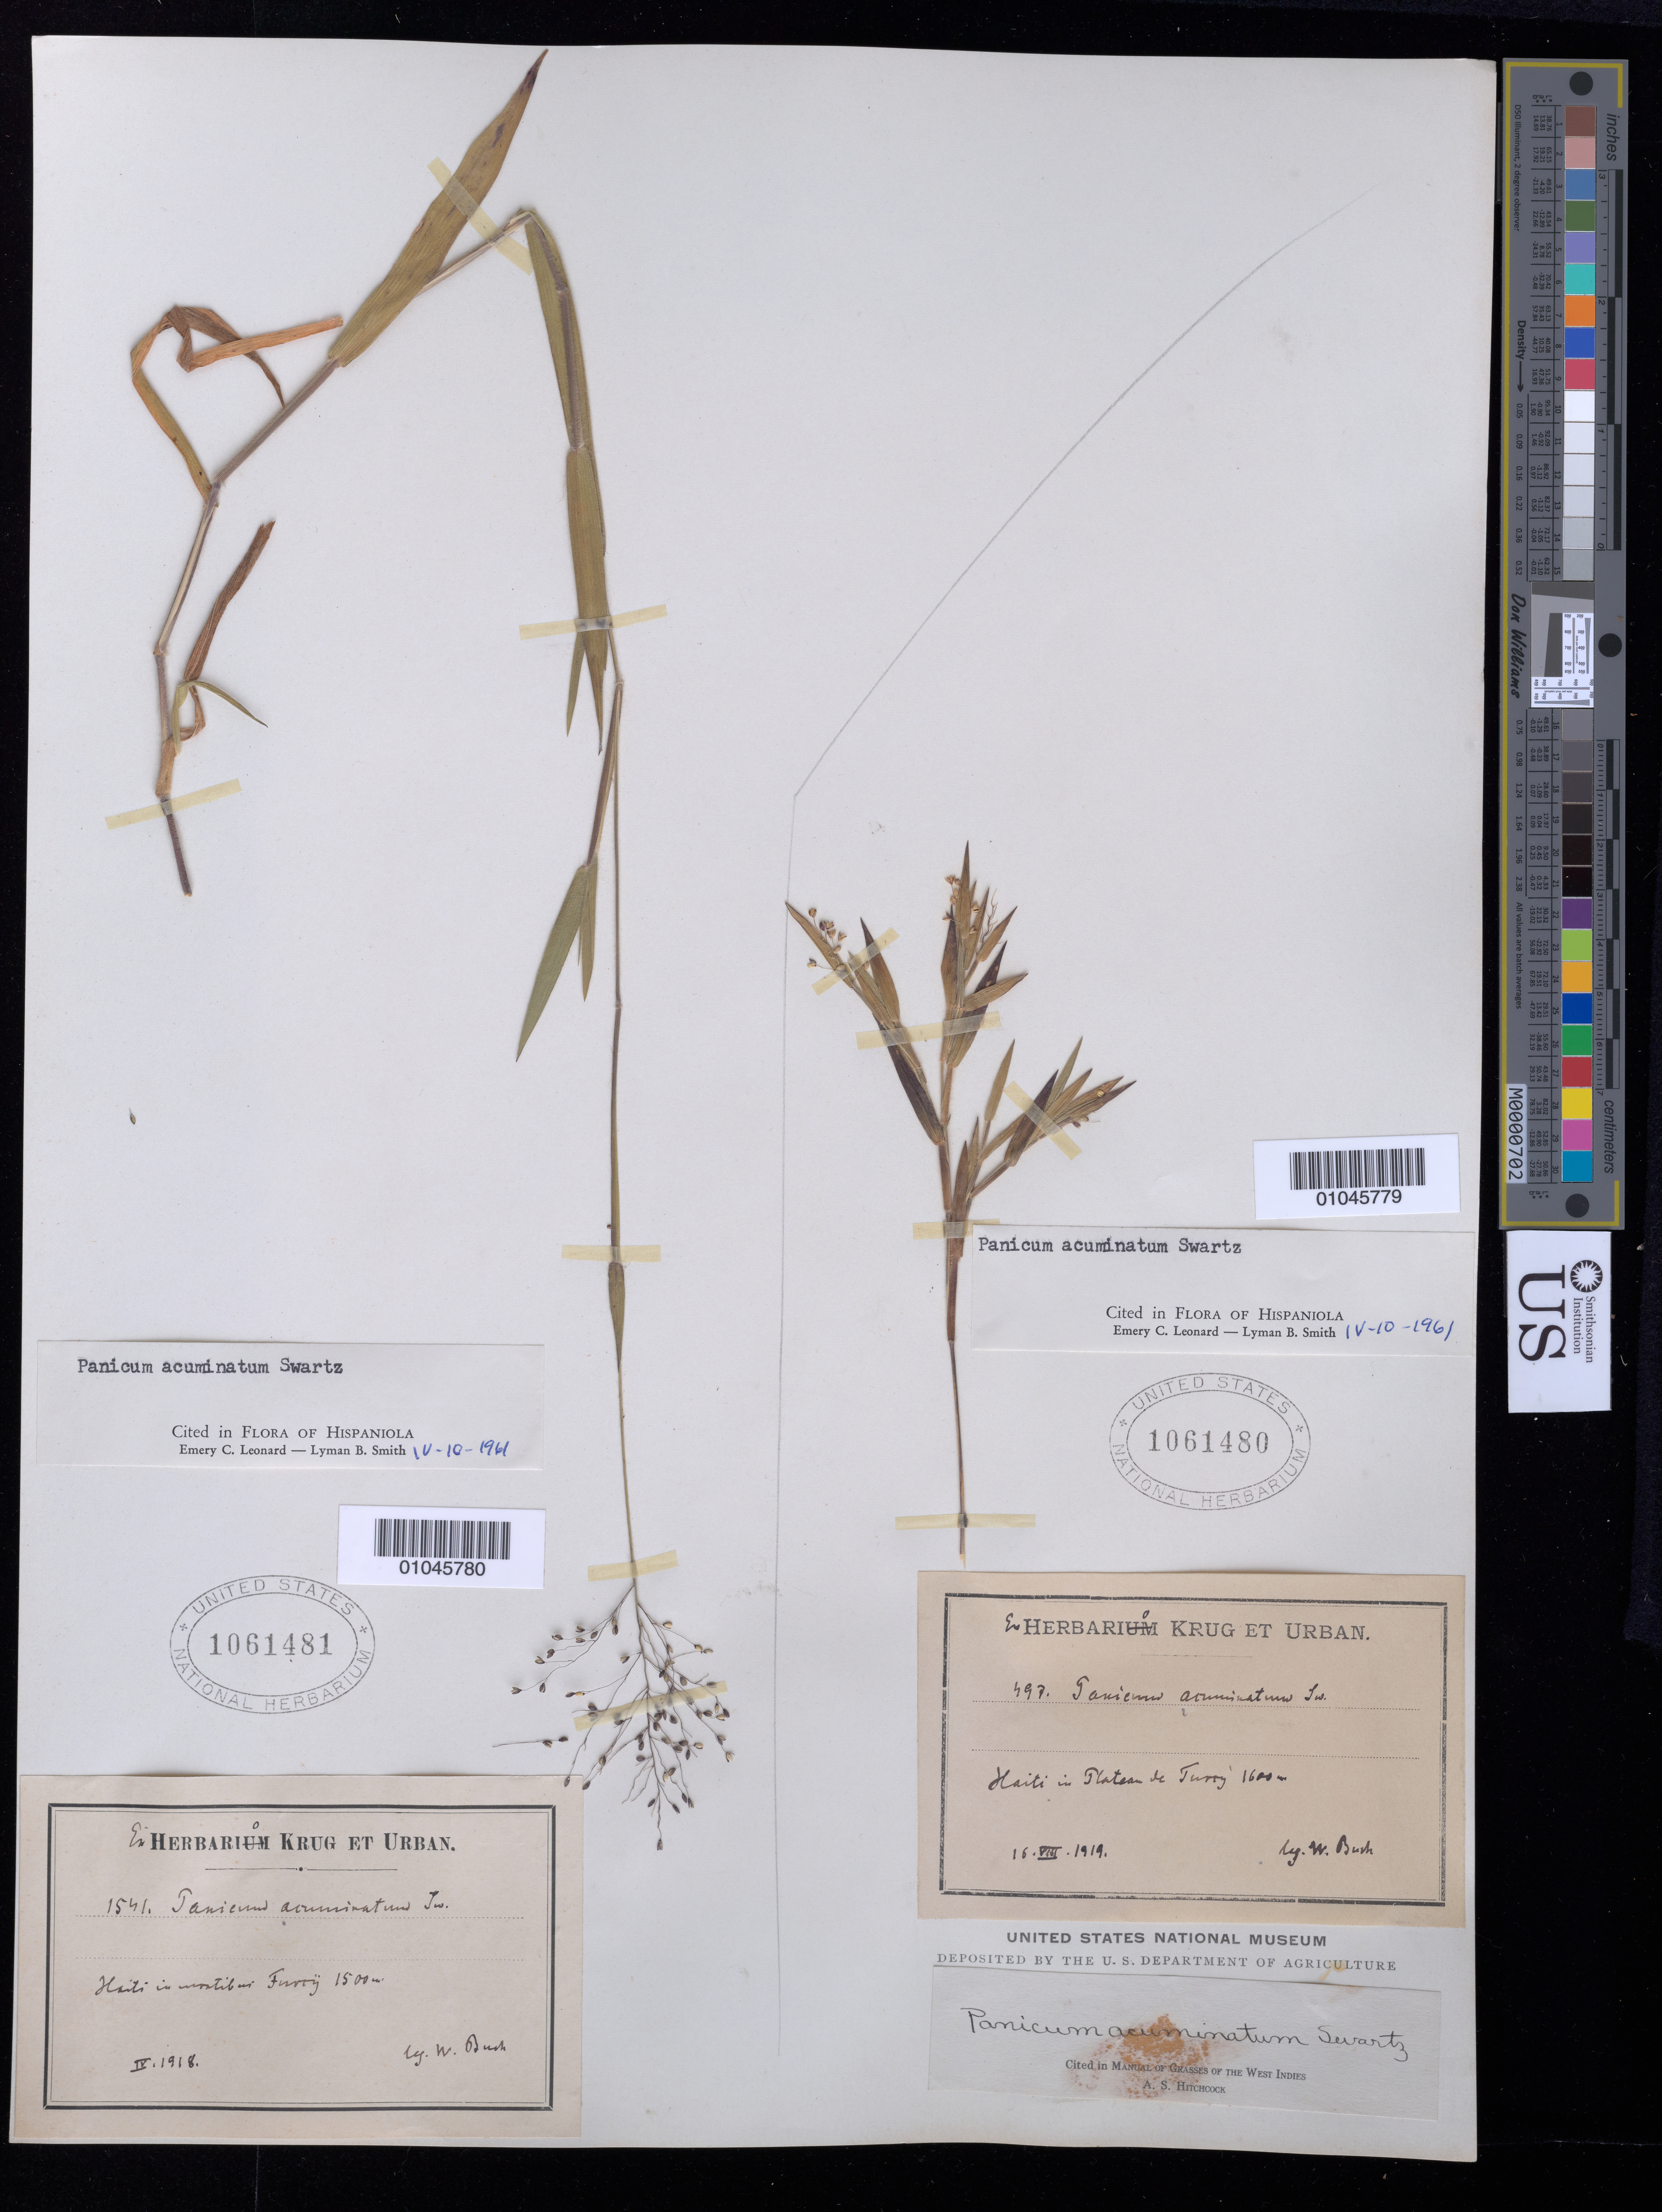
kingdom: Plantae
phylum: Tracheophyta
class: Liliopsida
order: Poales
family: Poaceae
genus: Dichanthelium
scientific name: Dichanthelium acuminatum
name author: (Sw.) Gould & C.A. Clark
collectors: W. Bush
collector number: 497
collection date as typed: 16 Aug 1919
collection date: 1919-08-16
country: Haiti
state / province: Óuest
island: Hispaniola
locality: Plateau de turry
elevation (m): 1600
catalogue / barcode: US 1061480